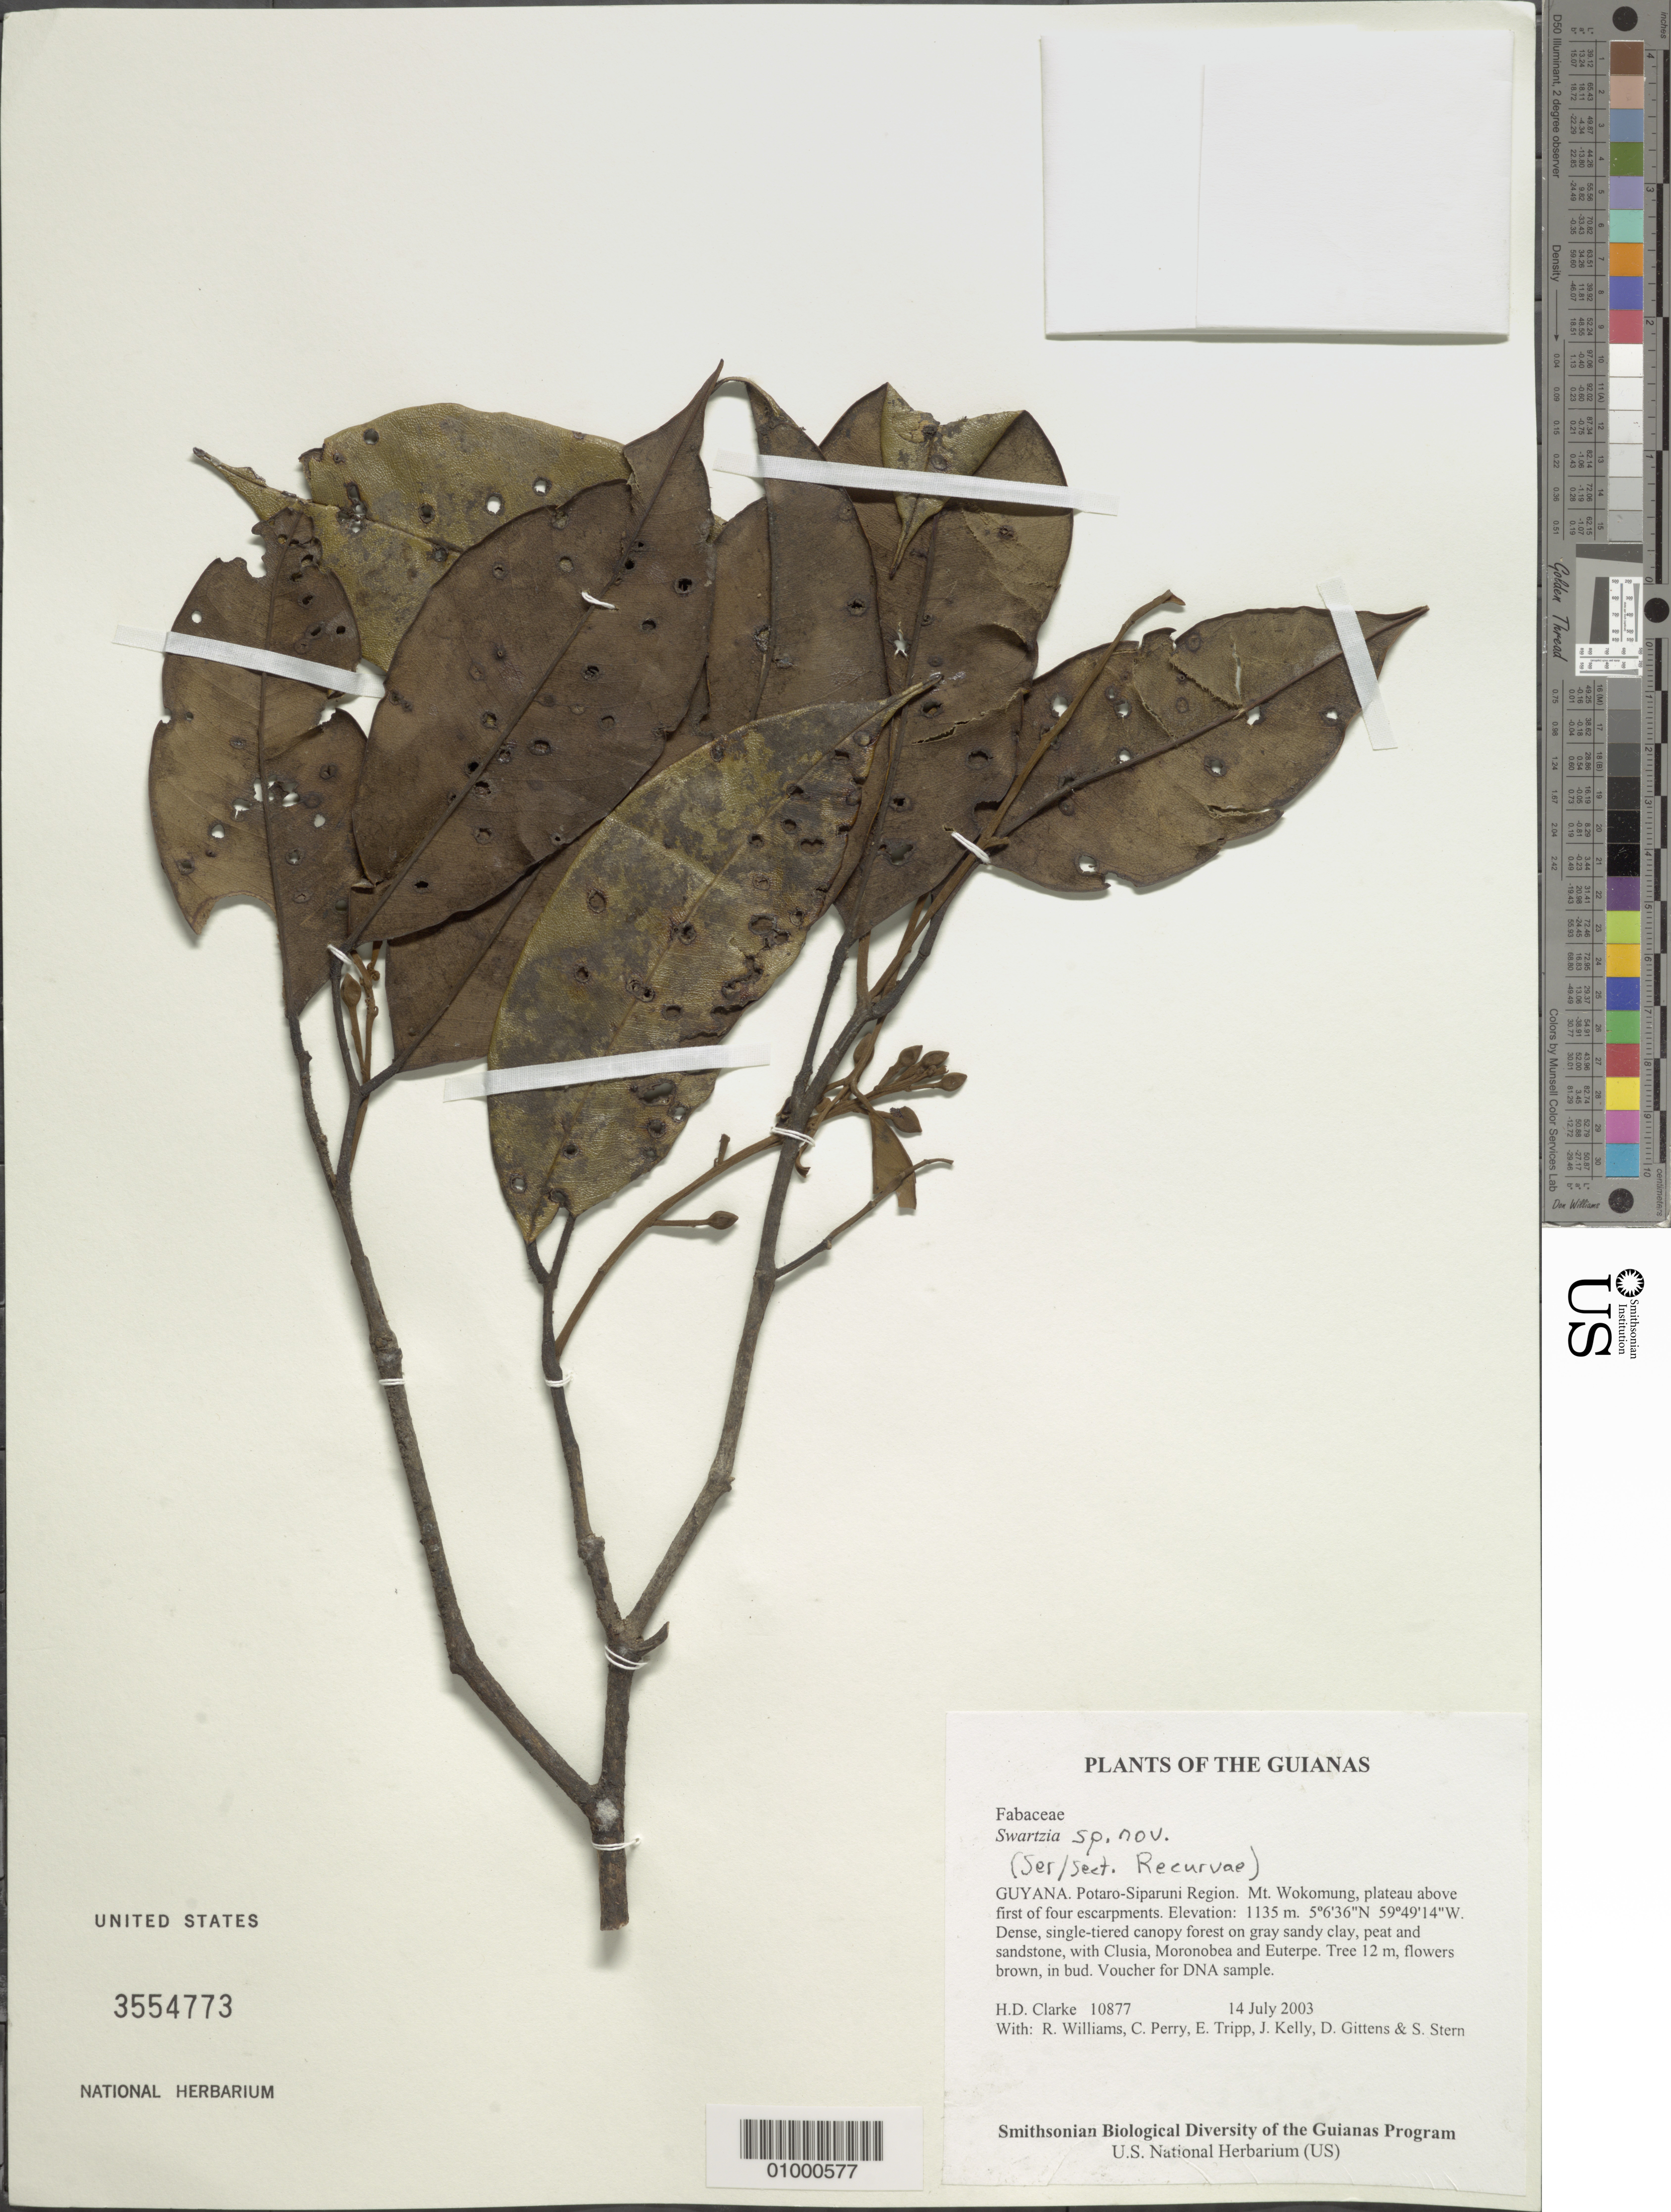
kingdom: Plantae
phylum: Tracheophyta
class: Magnoliopsida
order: Fabales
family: Fabaceae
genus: Swartzia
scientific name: Swartzia sp.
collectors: H. D. Clarke, R. Williams, C. Perry, E. Tripp, J. Kelly, D. Gittens & S. R. Stern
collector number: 10877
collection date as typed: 14 July 2003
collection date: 2003-07-14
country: Guyana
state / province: Potaro-Siparuni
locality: Mt. Wokomung, plateau above first of four escarpments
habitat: Dense, single-tiered canopy forest on gray sandy clay, peat and sandstone, with Clusia, Moronobea and Euterpe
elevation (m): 1135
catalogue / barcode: US 3554773